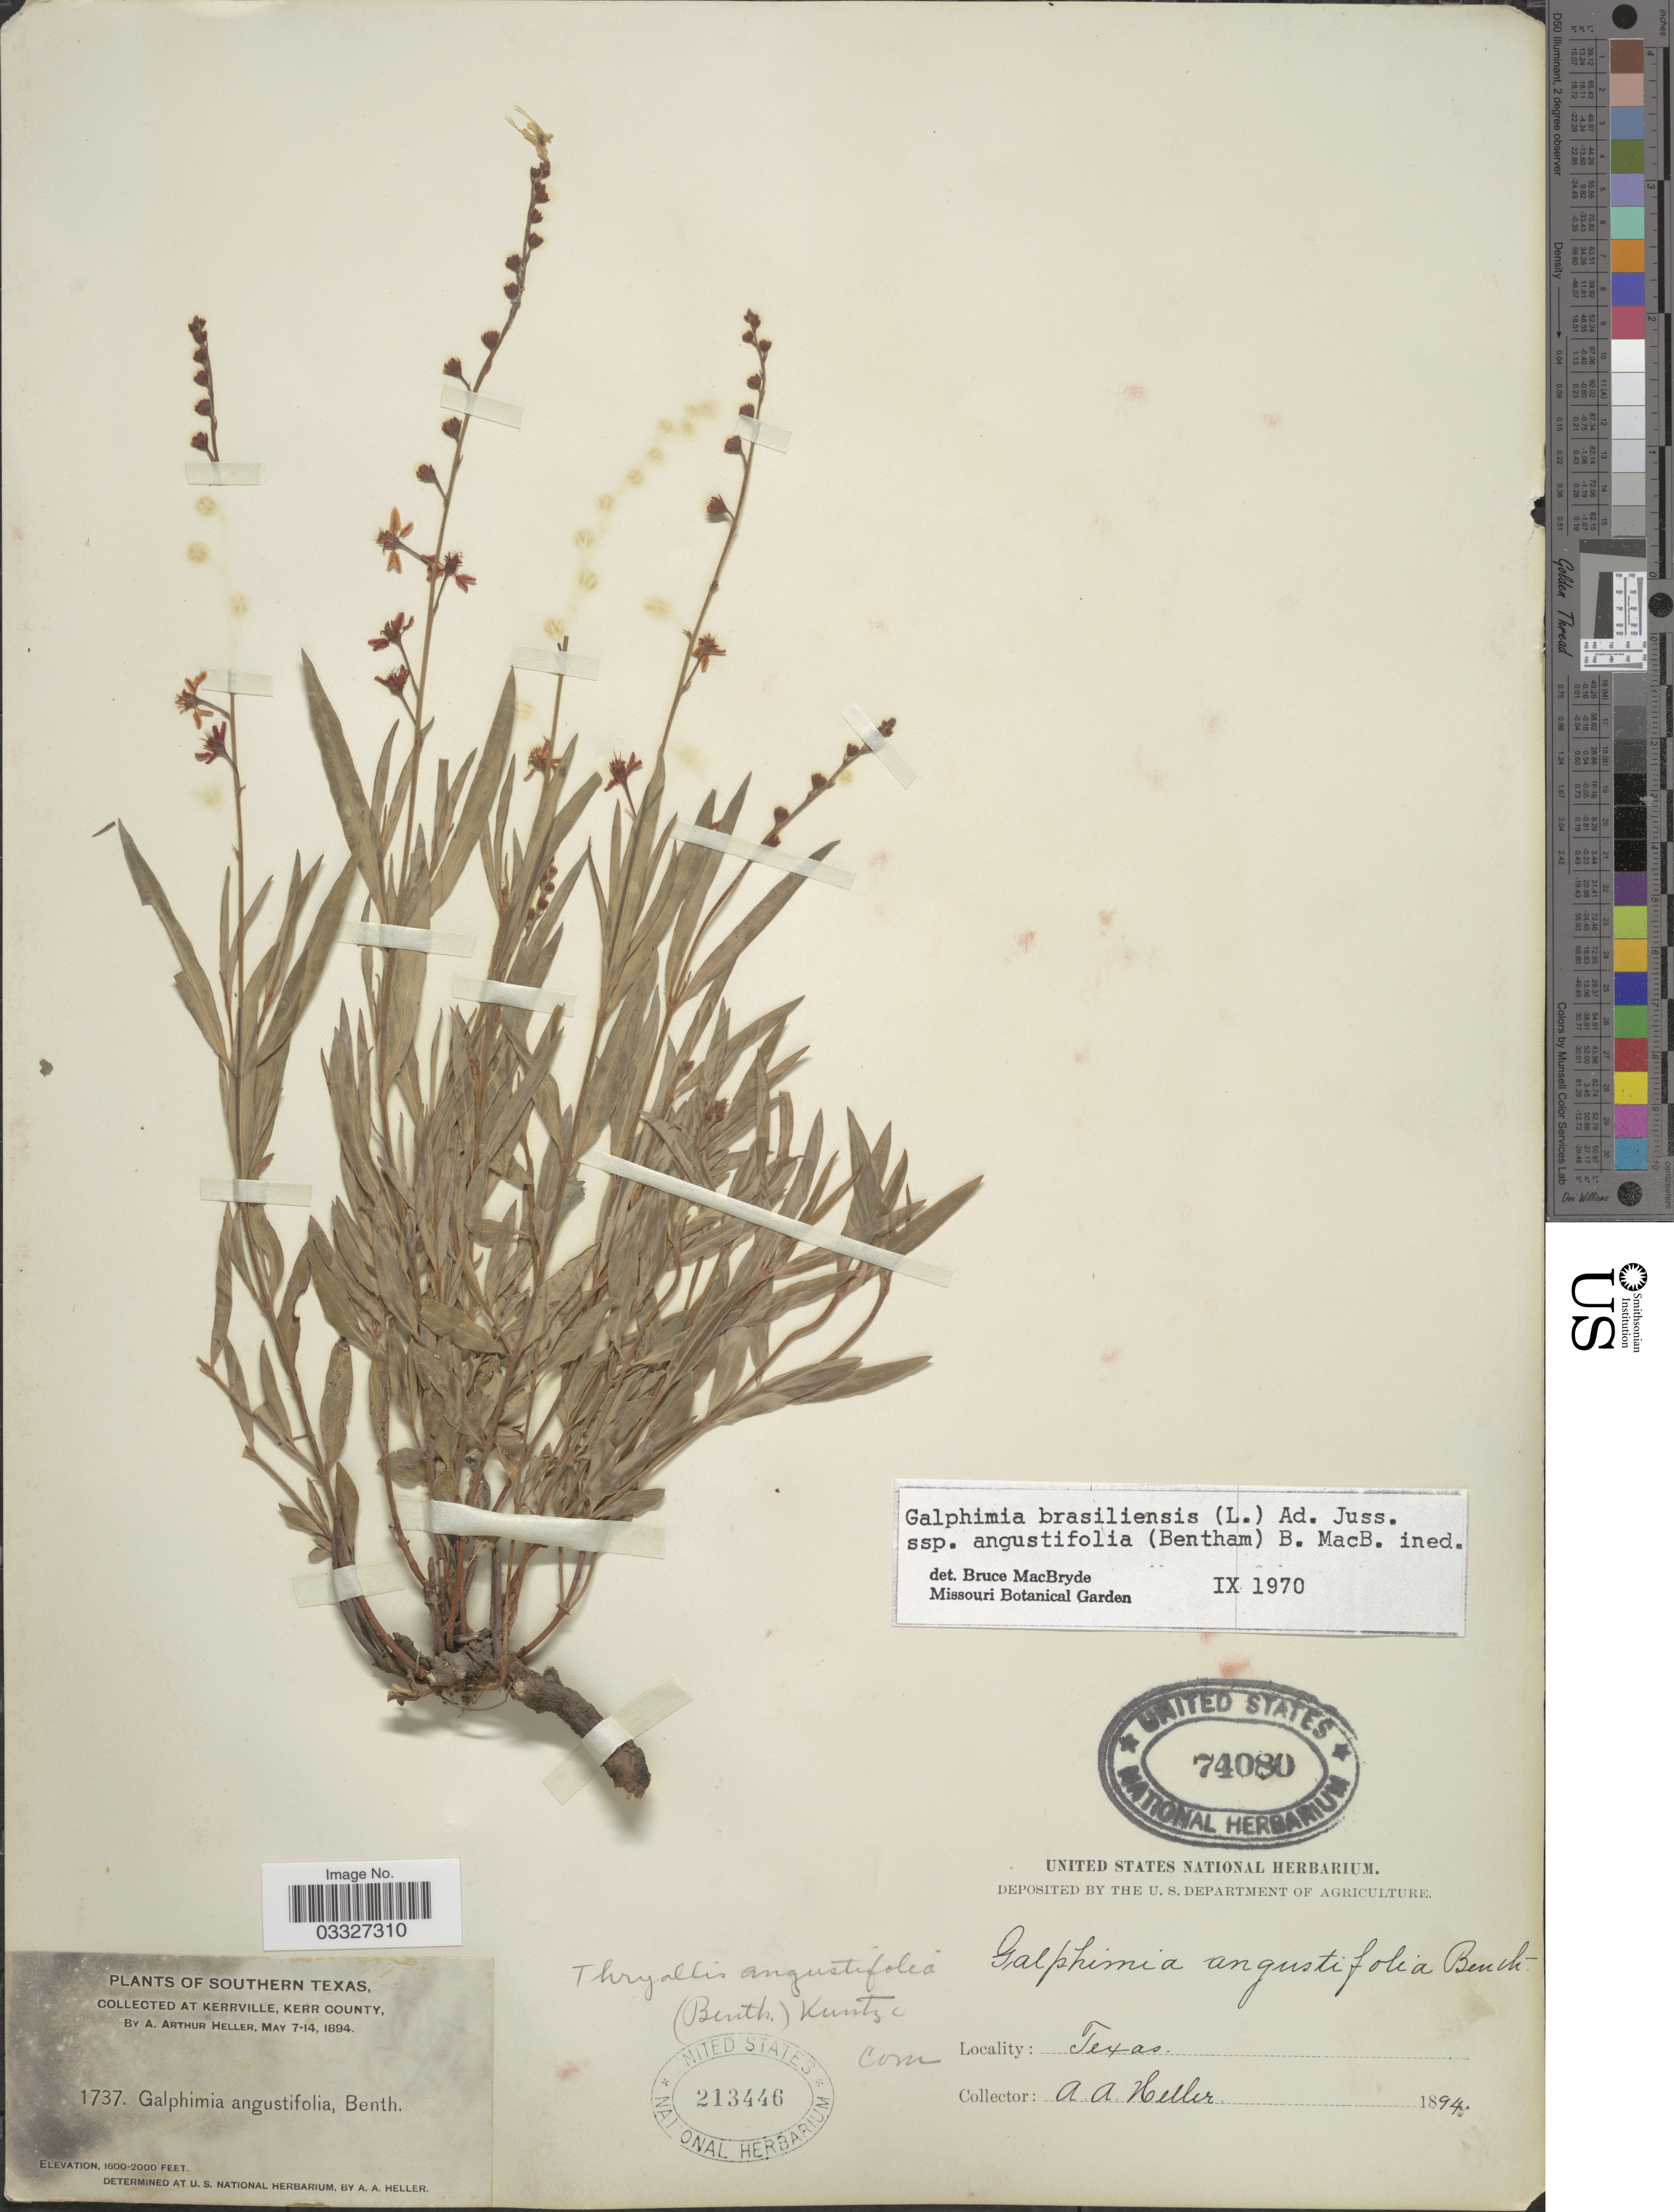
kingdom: Plantae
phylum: Tracheophyta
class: Magnoliopsida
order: Malpighiales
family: Malpighiaceae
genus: Galphimia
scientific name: Galphimia angustifolia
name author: Benth.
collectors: A. A. Heller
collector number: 1737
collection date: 1894-05-07/1894-05-14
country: United States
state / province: Texas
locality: Southern Texas. At Kerrville, Kerr County.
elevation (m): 488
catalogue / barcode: US 74080